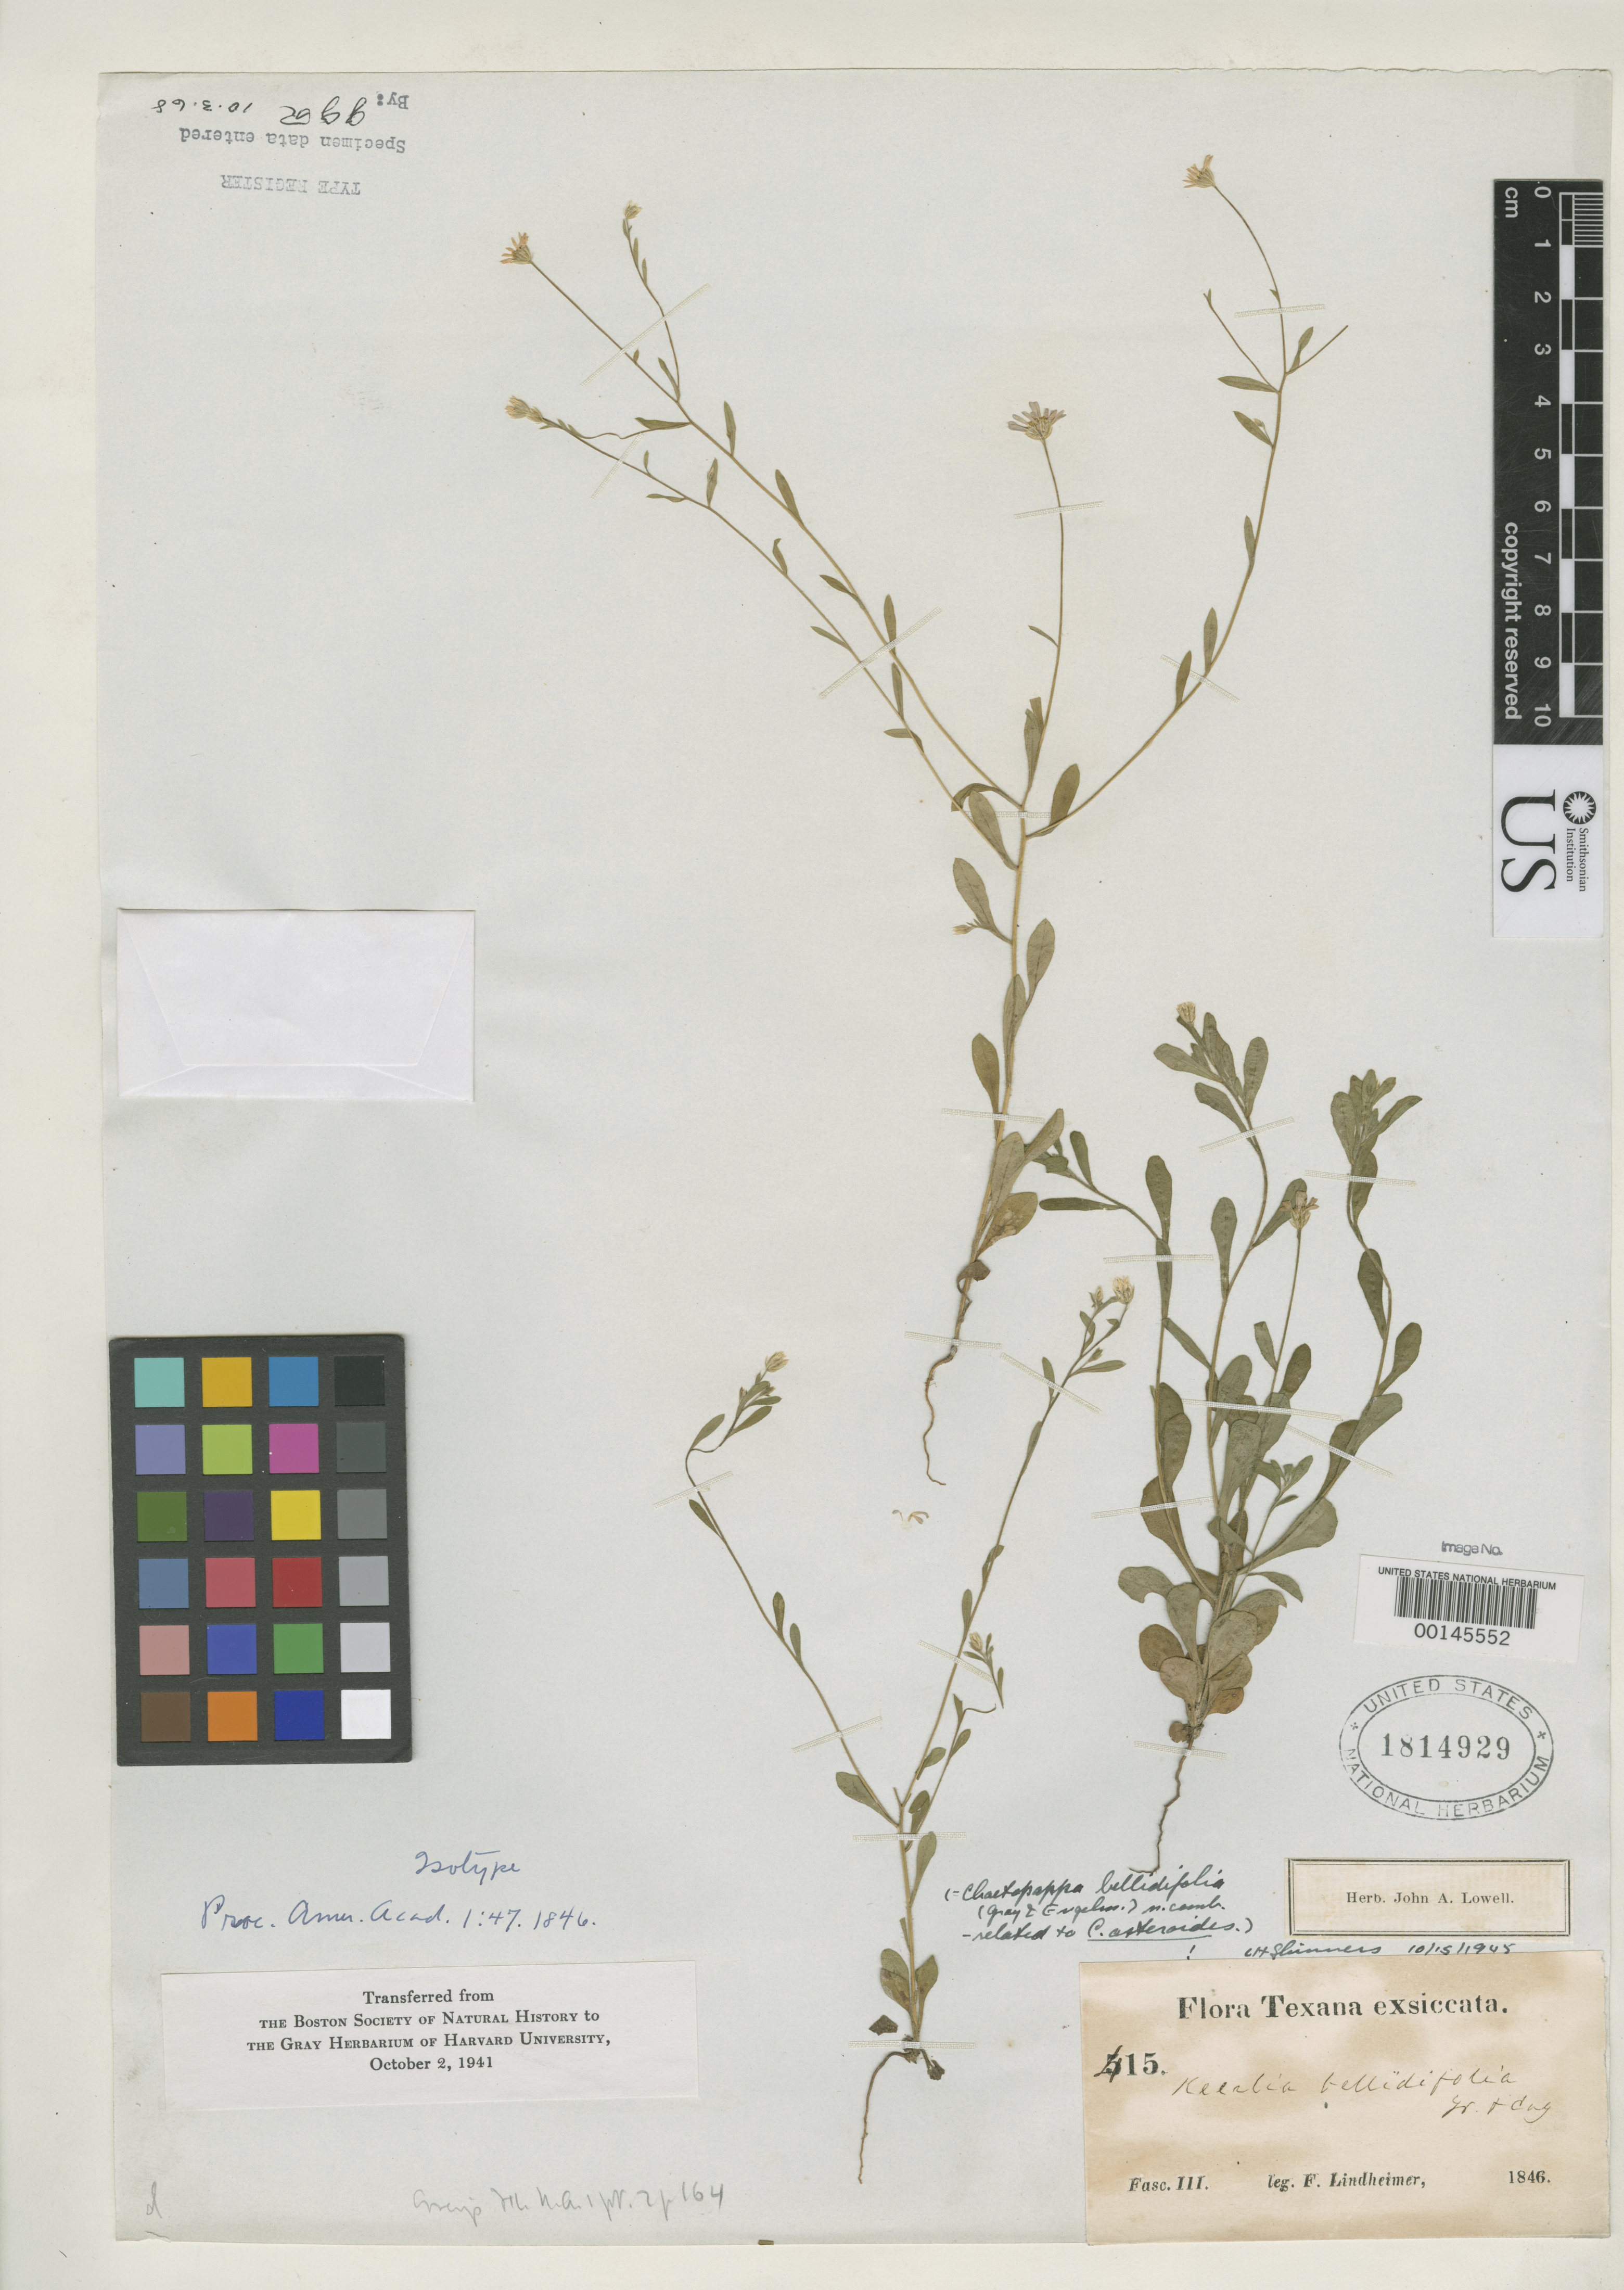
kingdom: Plantae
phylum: Tracheophyta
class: Magnoliopsida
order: Asterales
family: Asteraceae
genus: Keerlia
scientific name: Keerlia bellidifolia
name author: A. Gray & Engelm.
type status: Syntype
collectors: F. J. Lindheimer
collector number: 415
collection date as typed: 1846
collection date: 1846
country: United States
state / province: Texas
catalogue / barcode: US 1814929